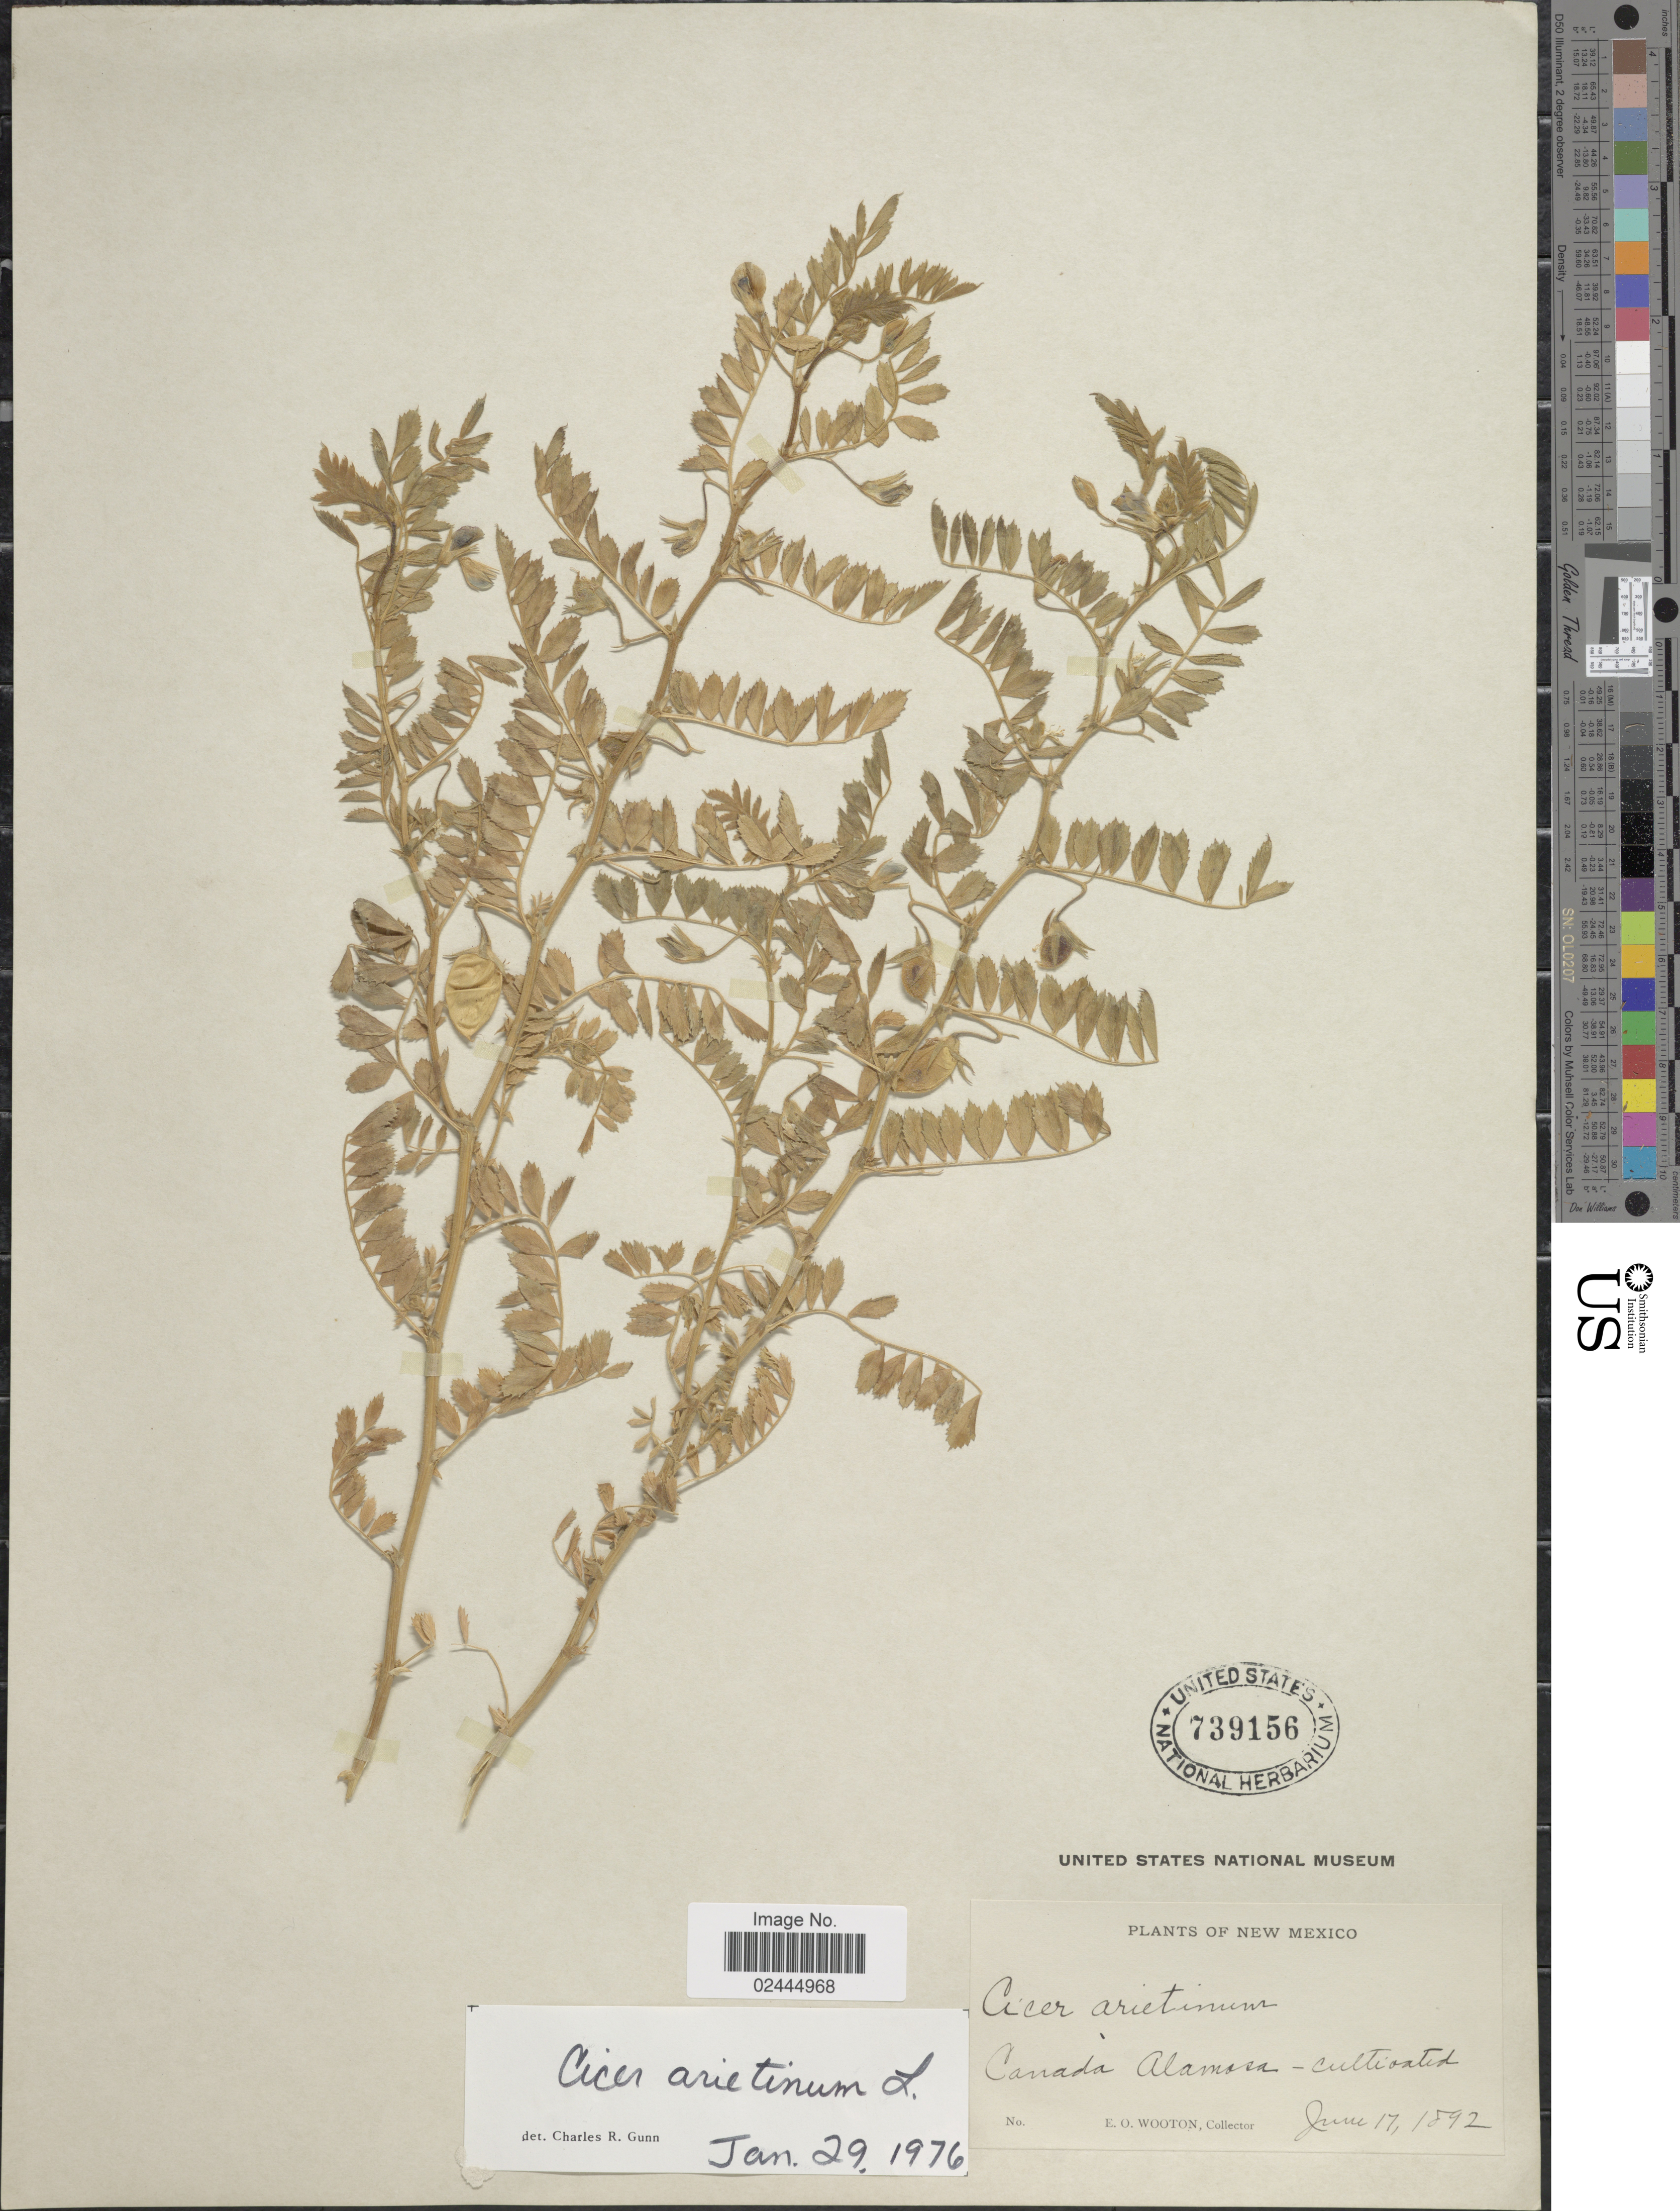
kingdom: Plantae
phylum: Tracheophyta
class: Magnoliopsida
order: Fabales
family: Fabaceae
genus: Cicer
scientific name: Cicer arietinum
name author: L.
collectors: E. O. Wooton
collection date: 1892-06-17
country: United States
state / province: New Mexico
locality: Canada Alamosa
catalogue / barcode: US 739156